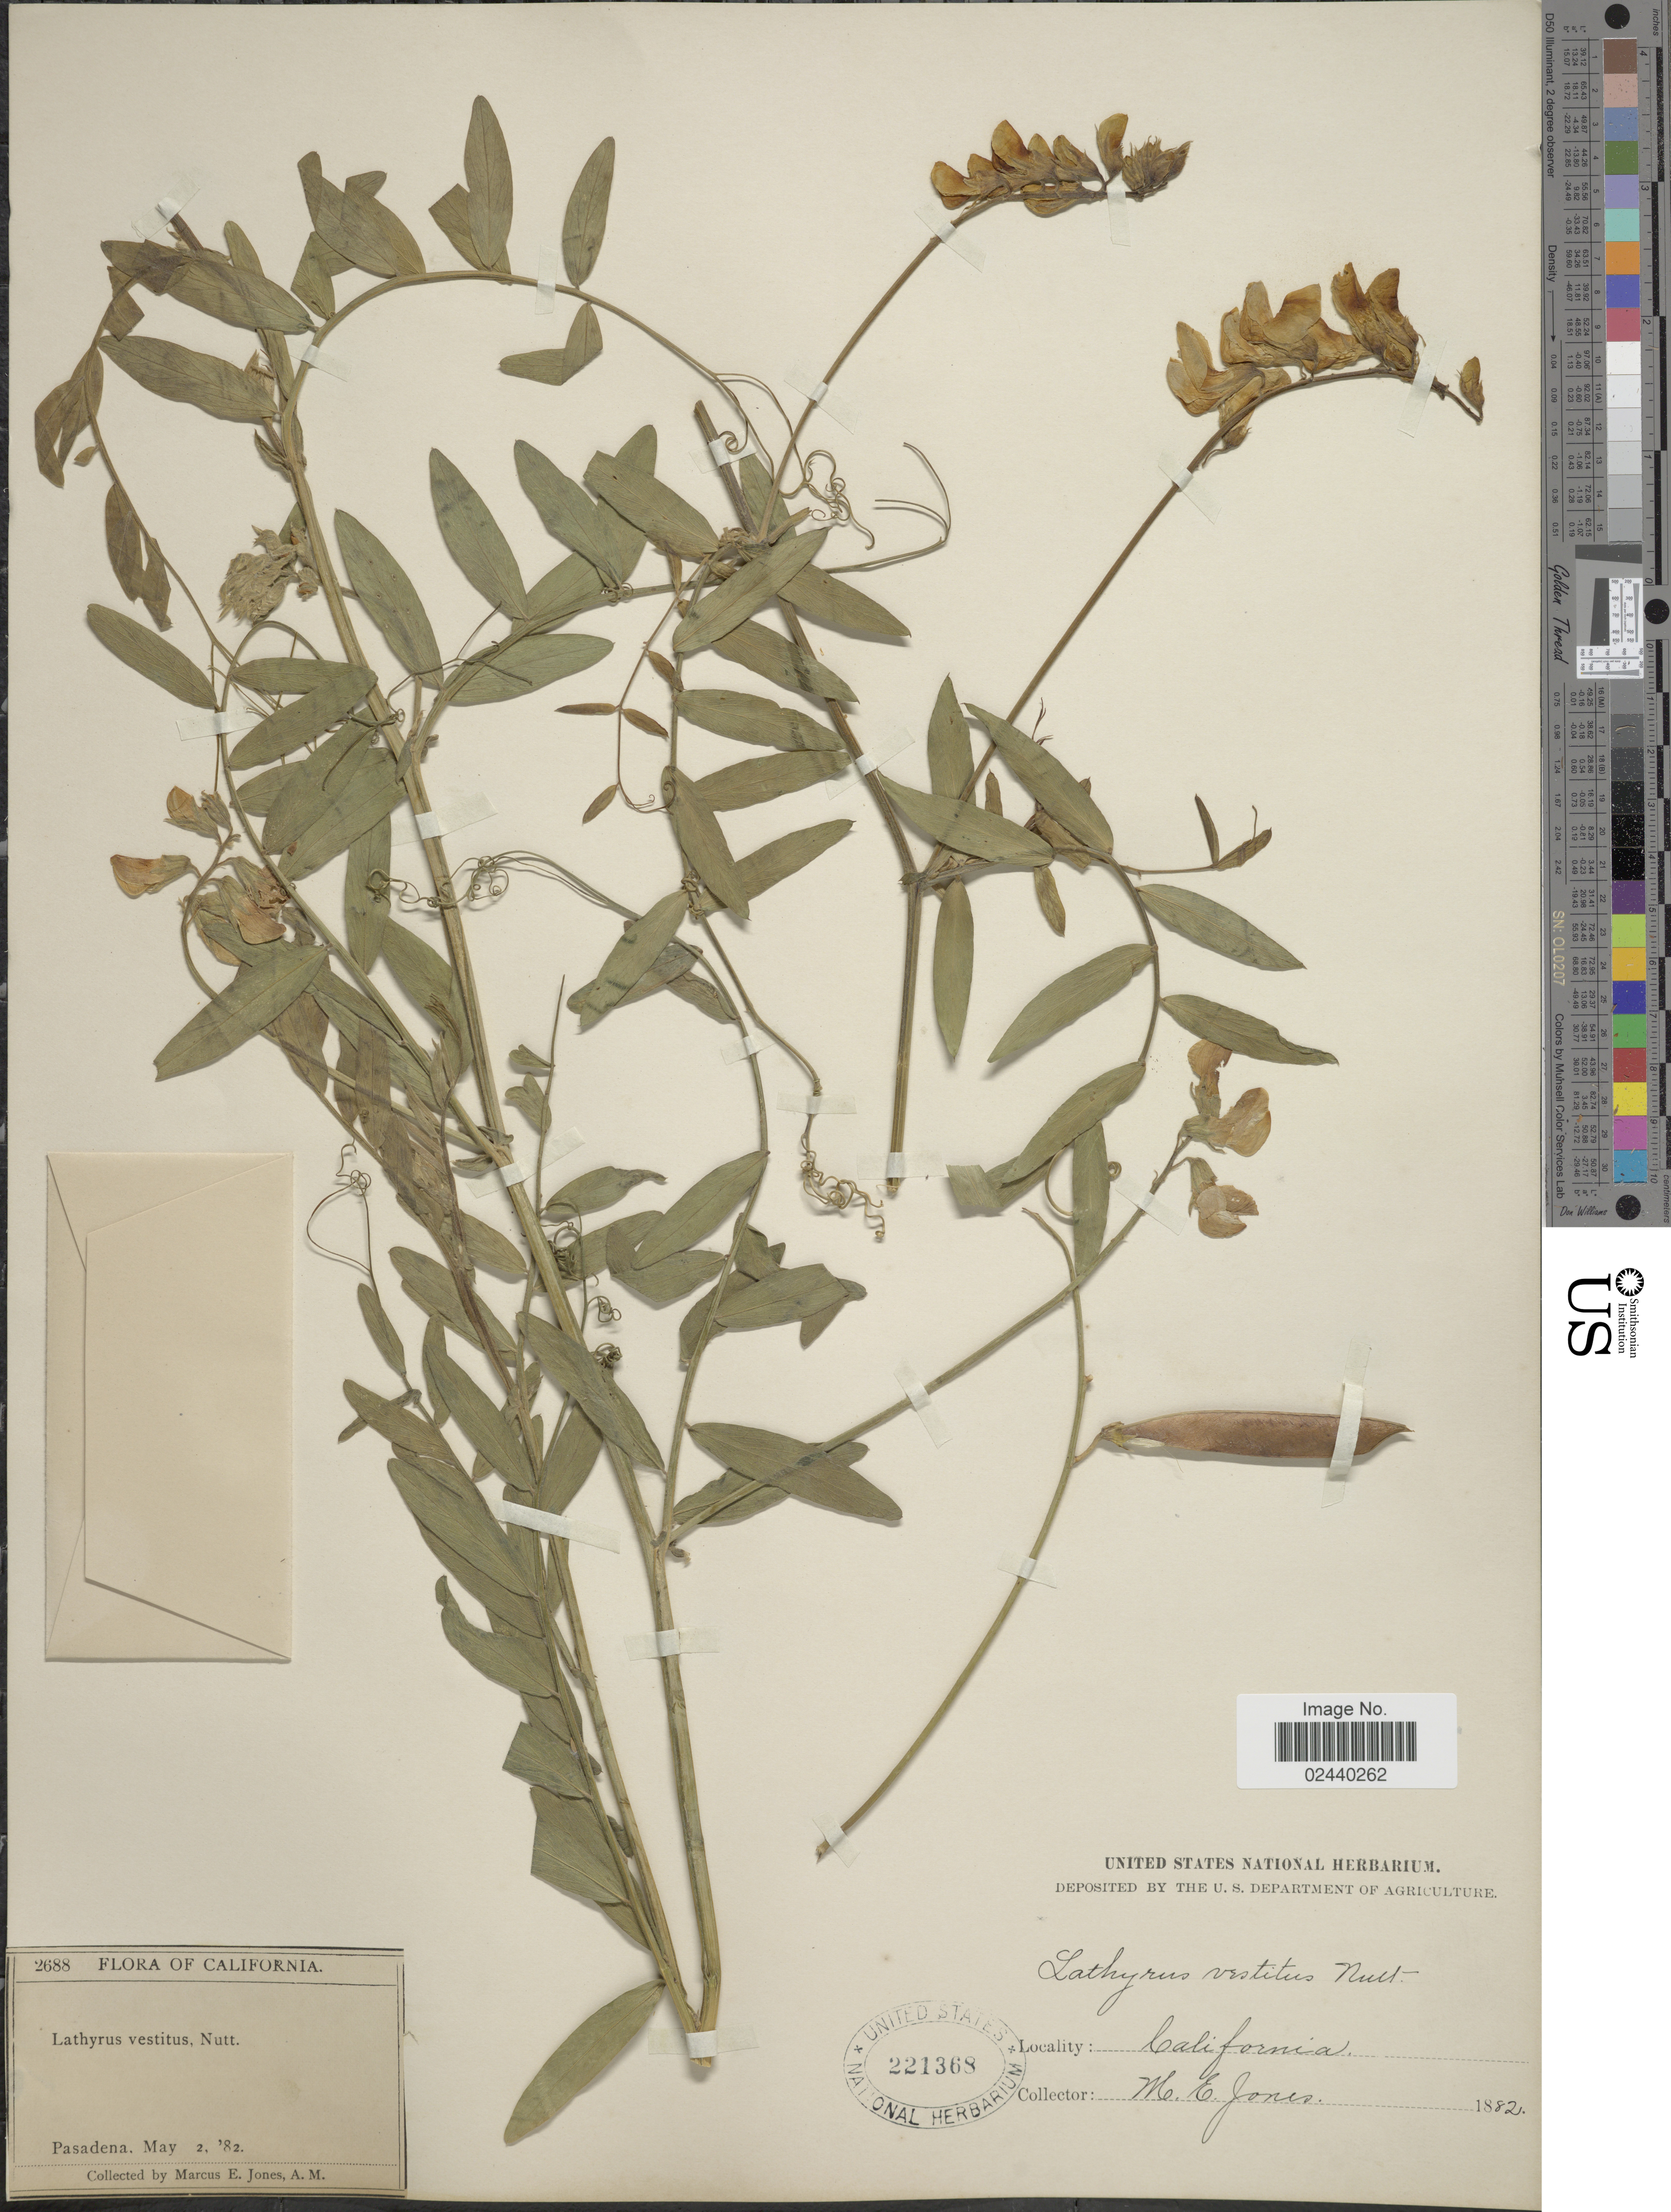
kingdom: Plantae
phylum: Tracheophyta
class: Magnoliopsida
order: Fabales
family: Fabaceae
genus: Lathyrus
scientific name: Lathyrus alefeldii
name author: T.G. White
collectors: M. E. Jones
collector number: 2688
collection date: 1882-05-02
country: United States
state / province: California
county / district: Los Angeles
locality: Pasadena.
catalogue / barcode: US 221368